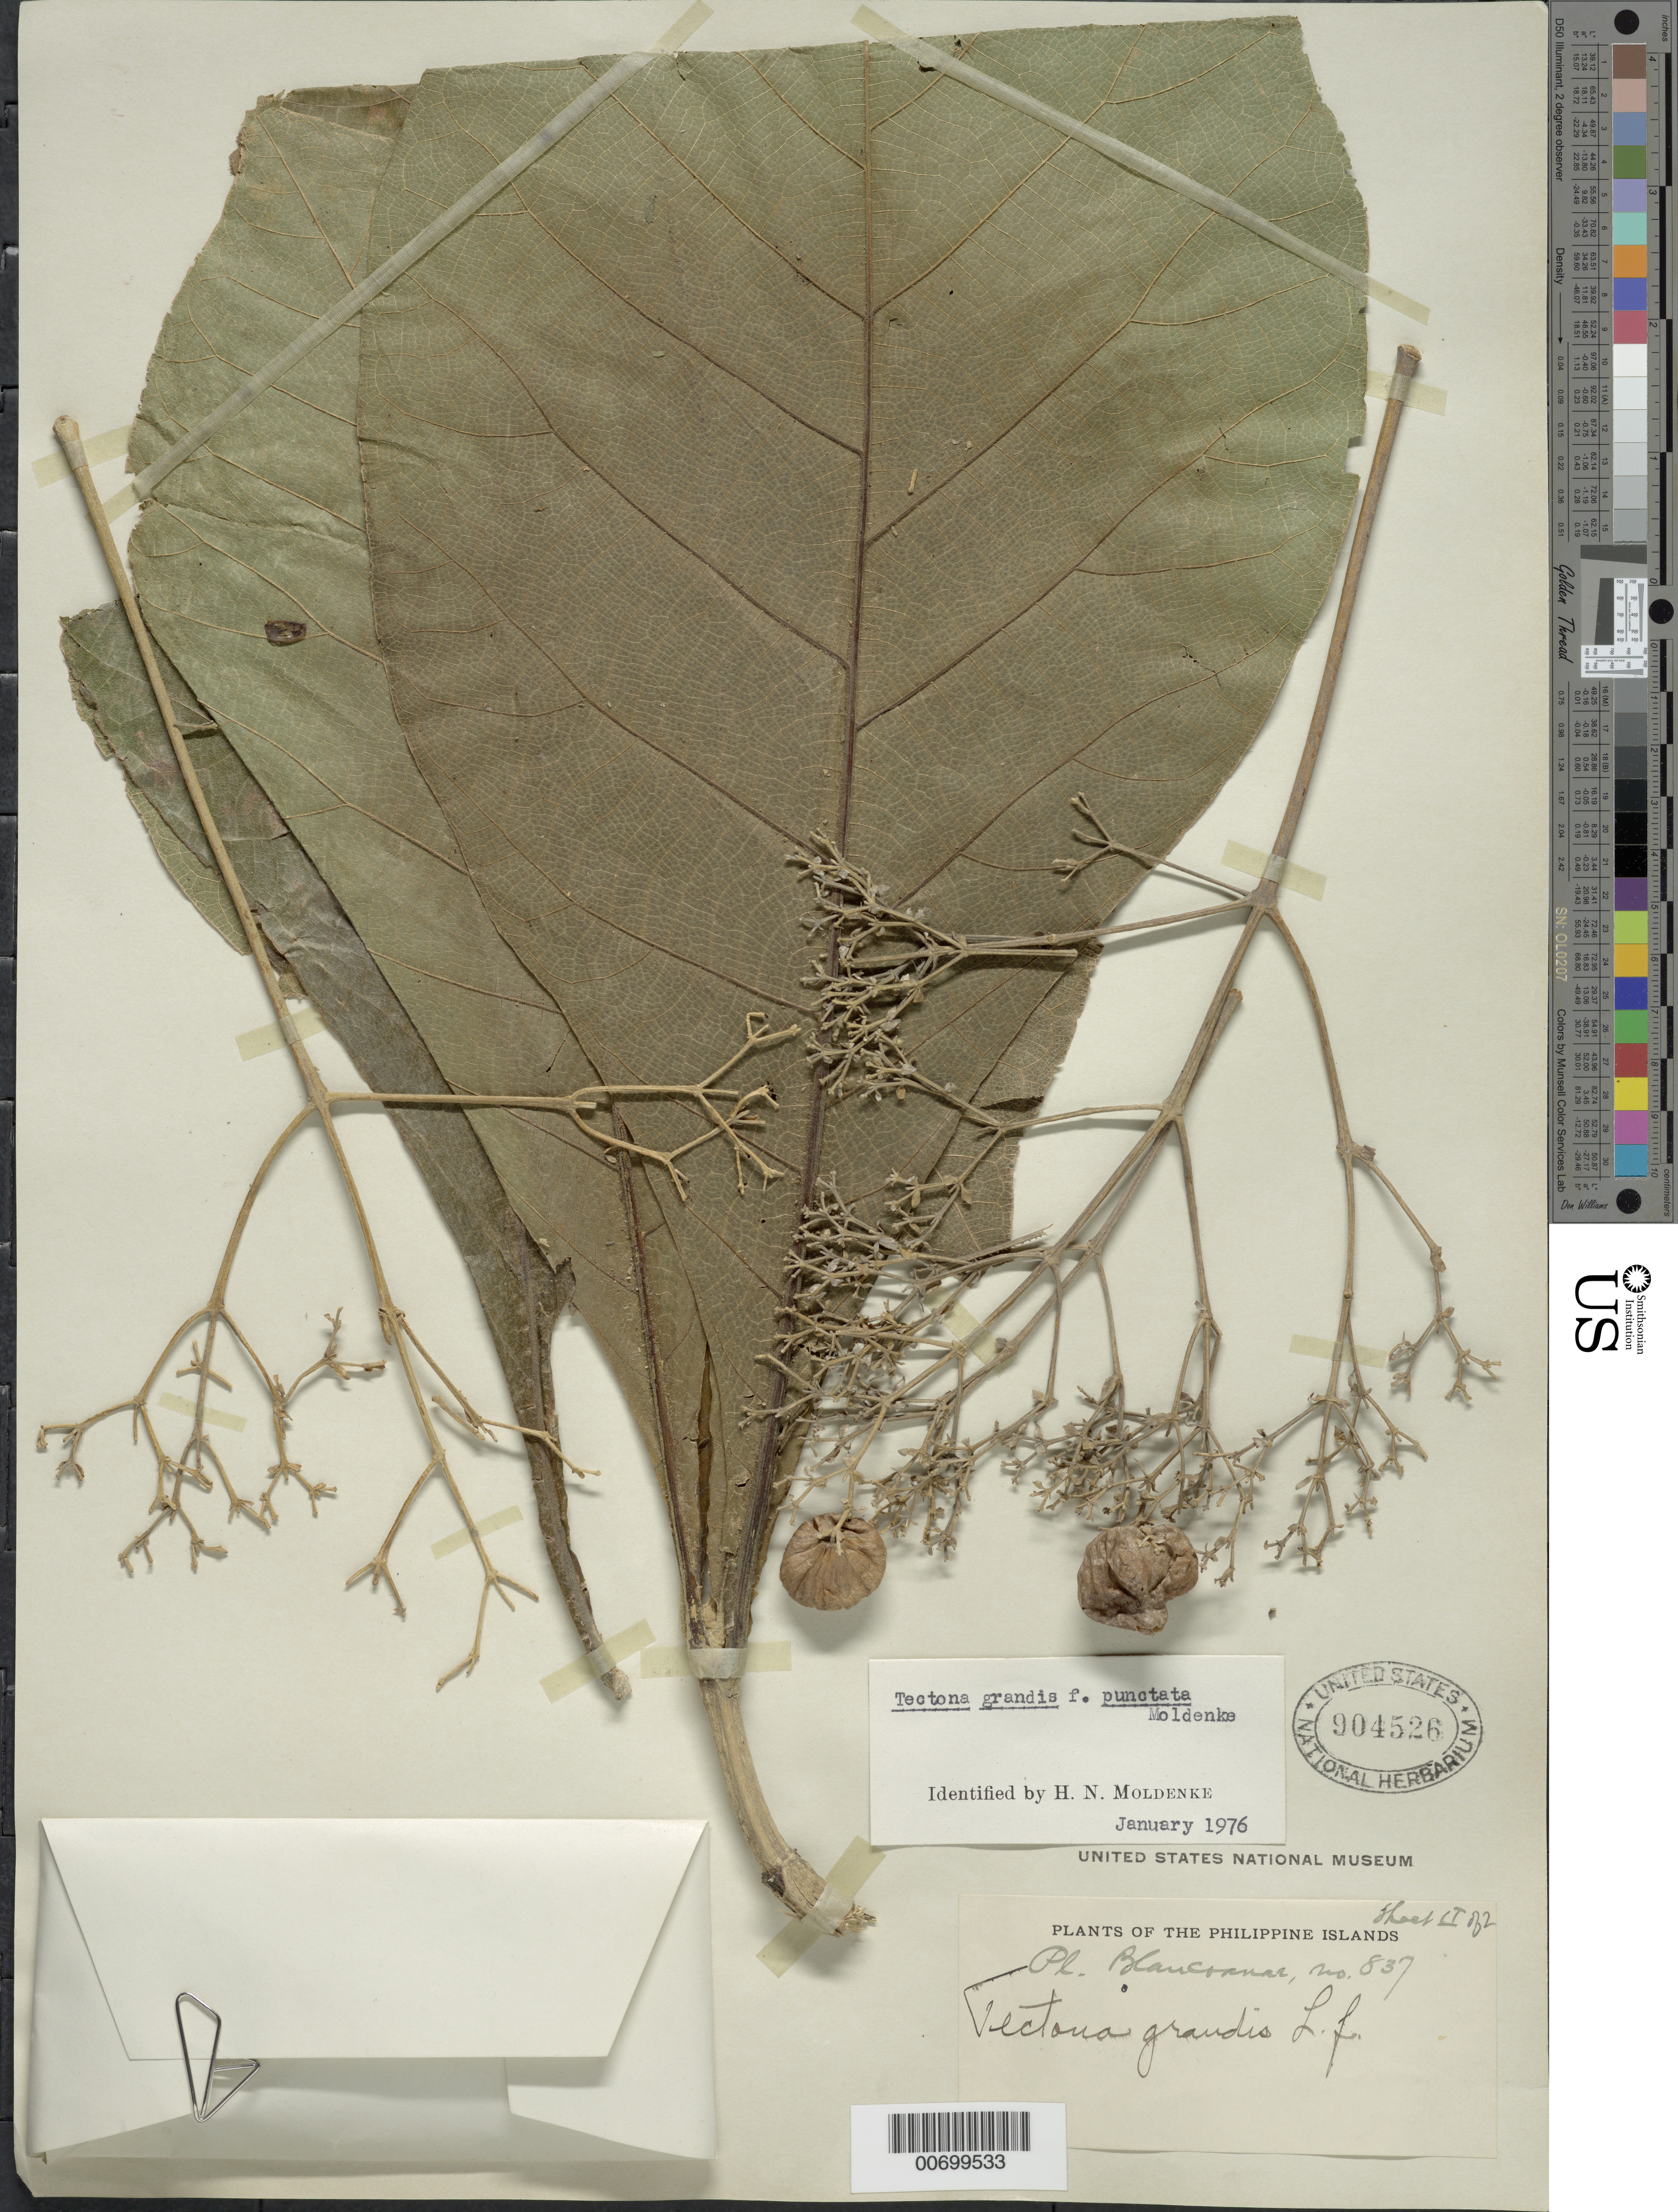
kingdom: Plantae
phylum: Tracheophyta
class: Magnoliopsida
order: Lamiales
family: Lamiaceae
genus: Tectona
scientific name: Tectona grandis f. punctata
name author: Moldenke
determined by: Moldenke, H. N.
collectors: E. D. Merrill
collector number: Sp. Blancoan. 0837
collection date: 1915-03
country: Philippines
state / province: Calabarzon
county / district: Laguna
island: Luzon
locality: Los Banos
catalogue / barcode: US 904526